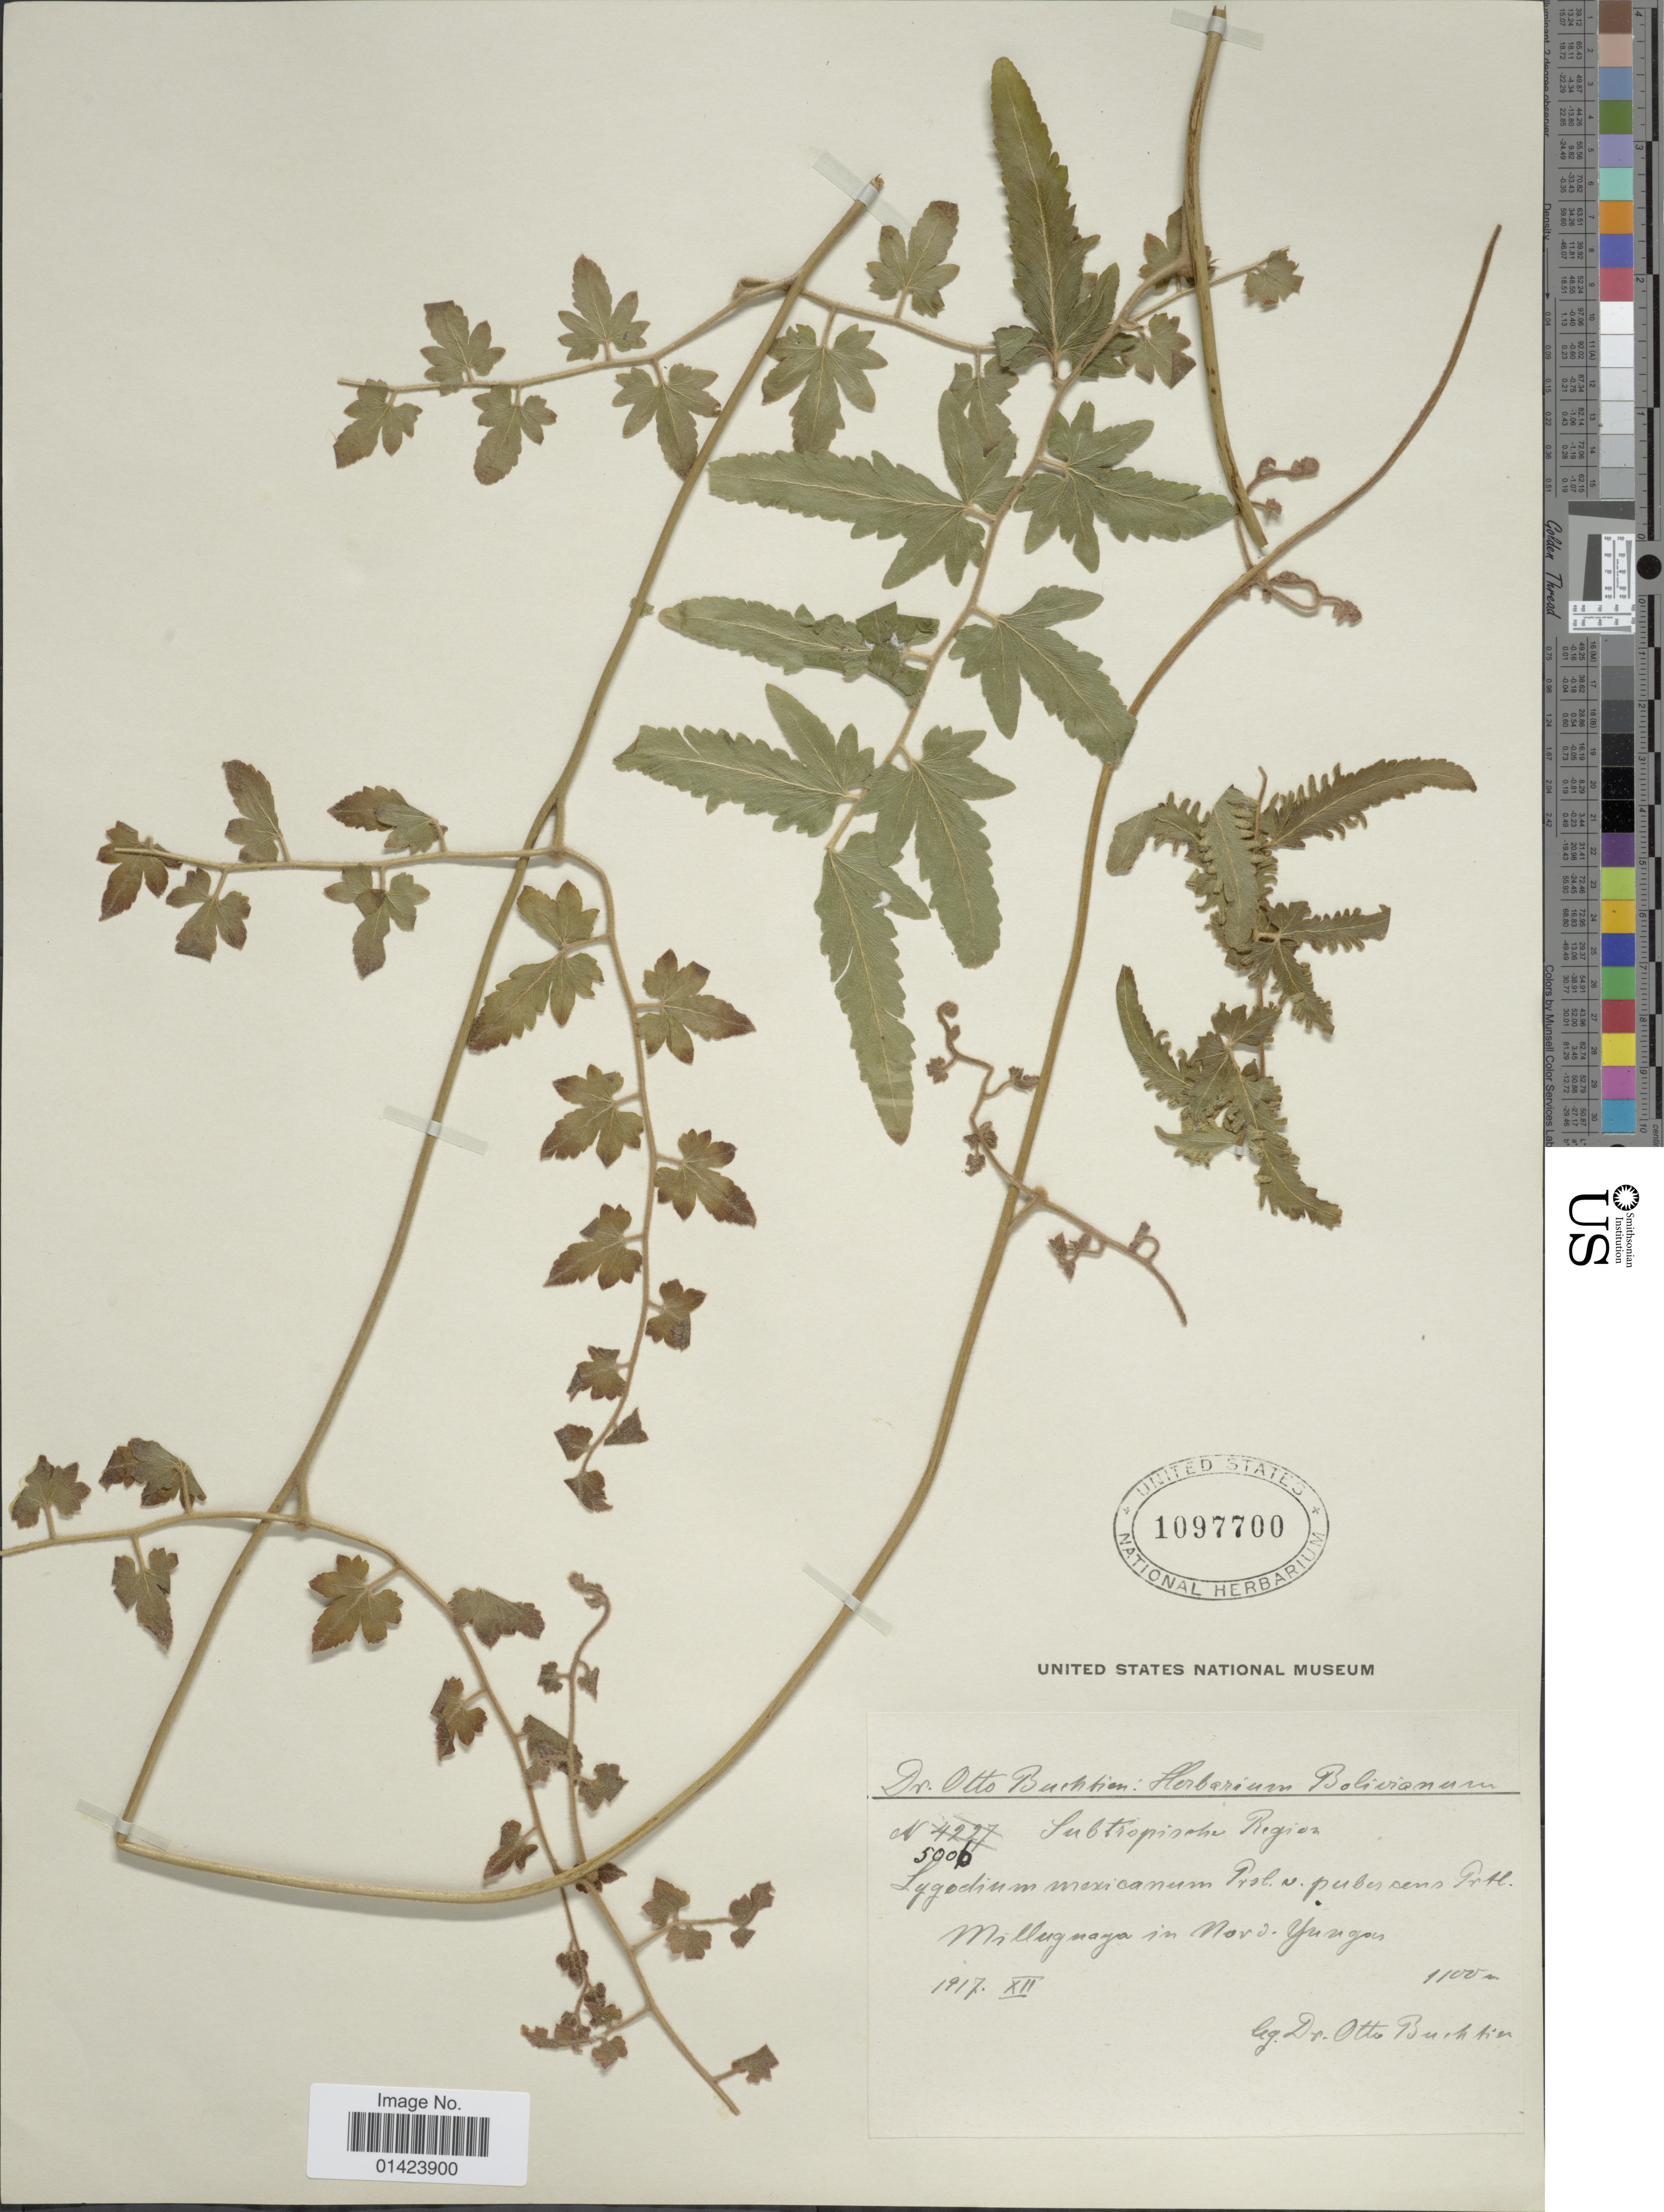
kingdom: Plantae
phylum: Tracheophyta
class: Polypodiopsida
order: Schizaeales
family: Lygodiaceae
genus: Lygodium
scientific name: Lygodium venustum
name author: Sw.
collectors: O. Buchtien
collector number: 5006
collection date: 1917-12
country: Bolivia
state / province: La Paz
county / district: Nor Yungas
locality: Milluguaya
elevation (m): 1100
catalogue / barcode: US 1097700